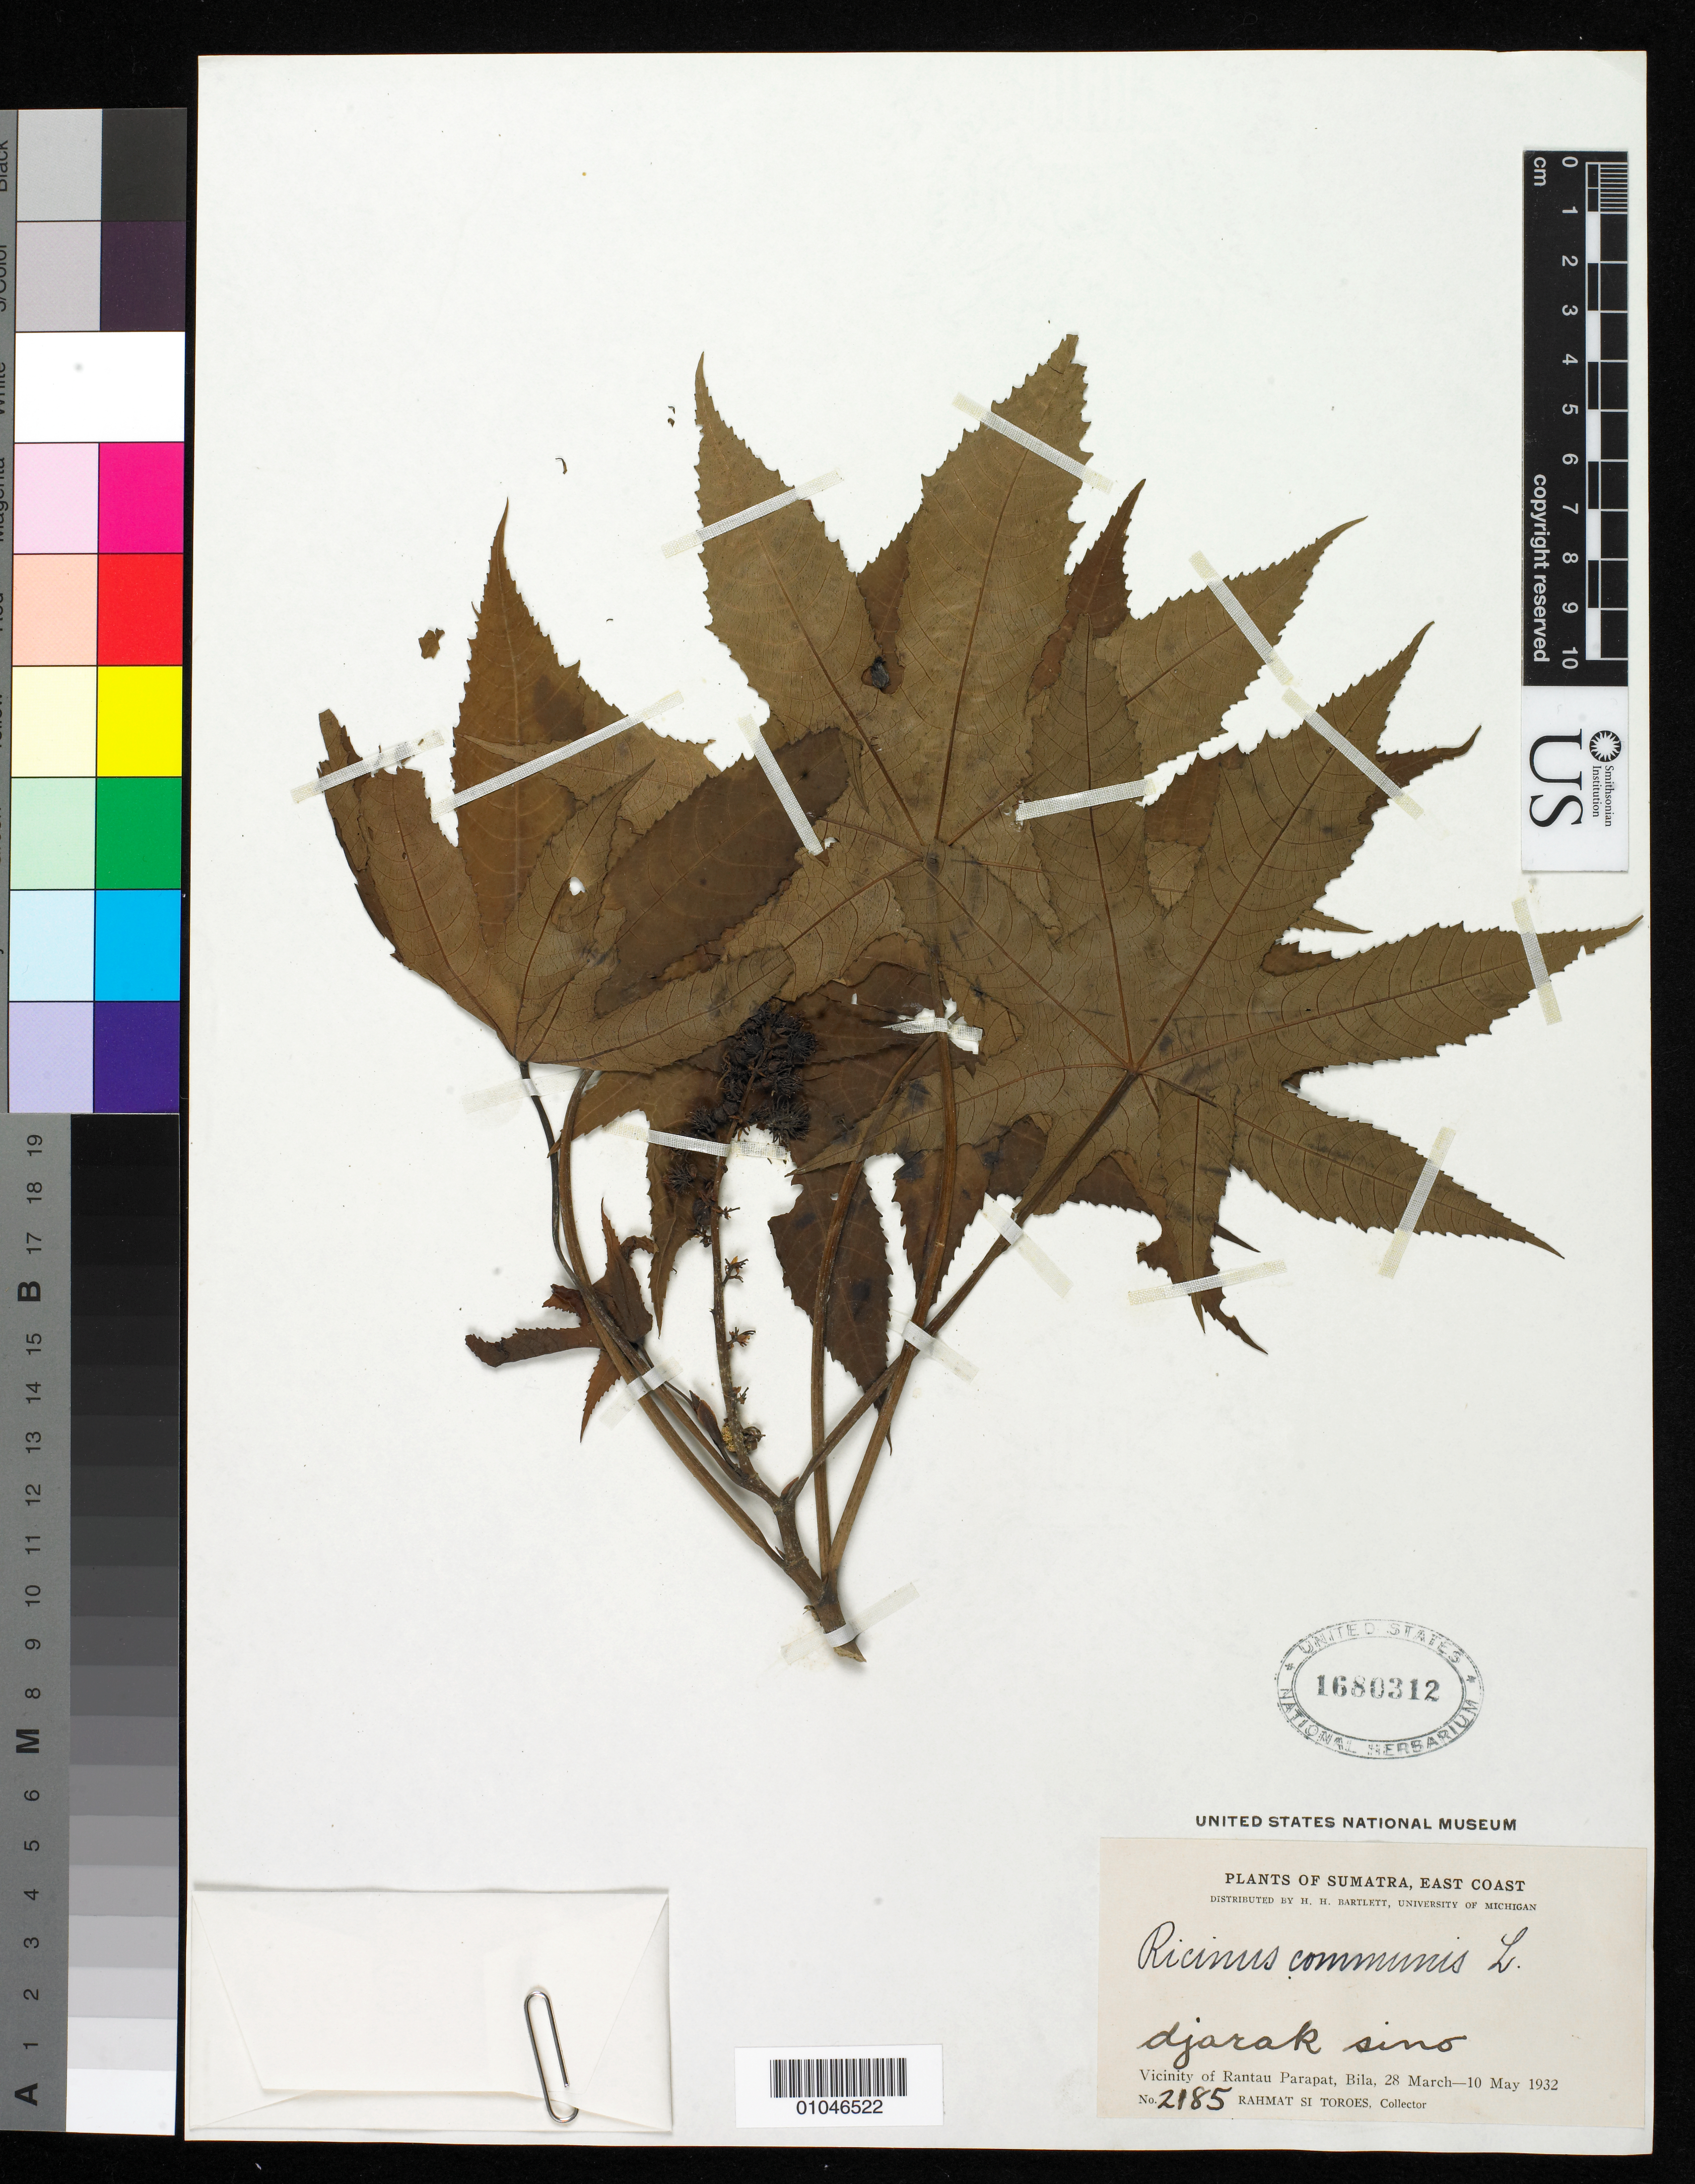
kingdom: Plantae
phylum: Tracheophyta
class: Magnoliopsida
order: Malpighiales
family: Euphorbiaceae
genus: Ricinus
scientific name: Ricinus communis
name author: L.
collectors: Rahmat Si Boeea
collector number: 2185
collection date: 1932-03-28/1932-05-10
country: Indonesia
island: Sumatra I.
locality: (East Coast) Vicinity of Rantau Parapat, Bila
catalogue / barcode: US 1680312